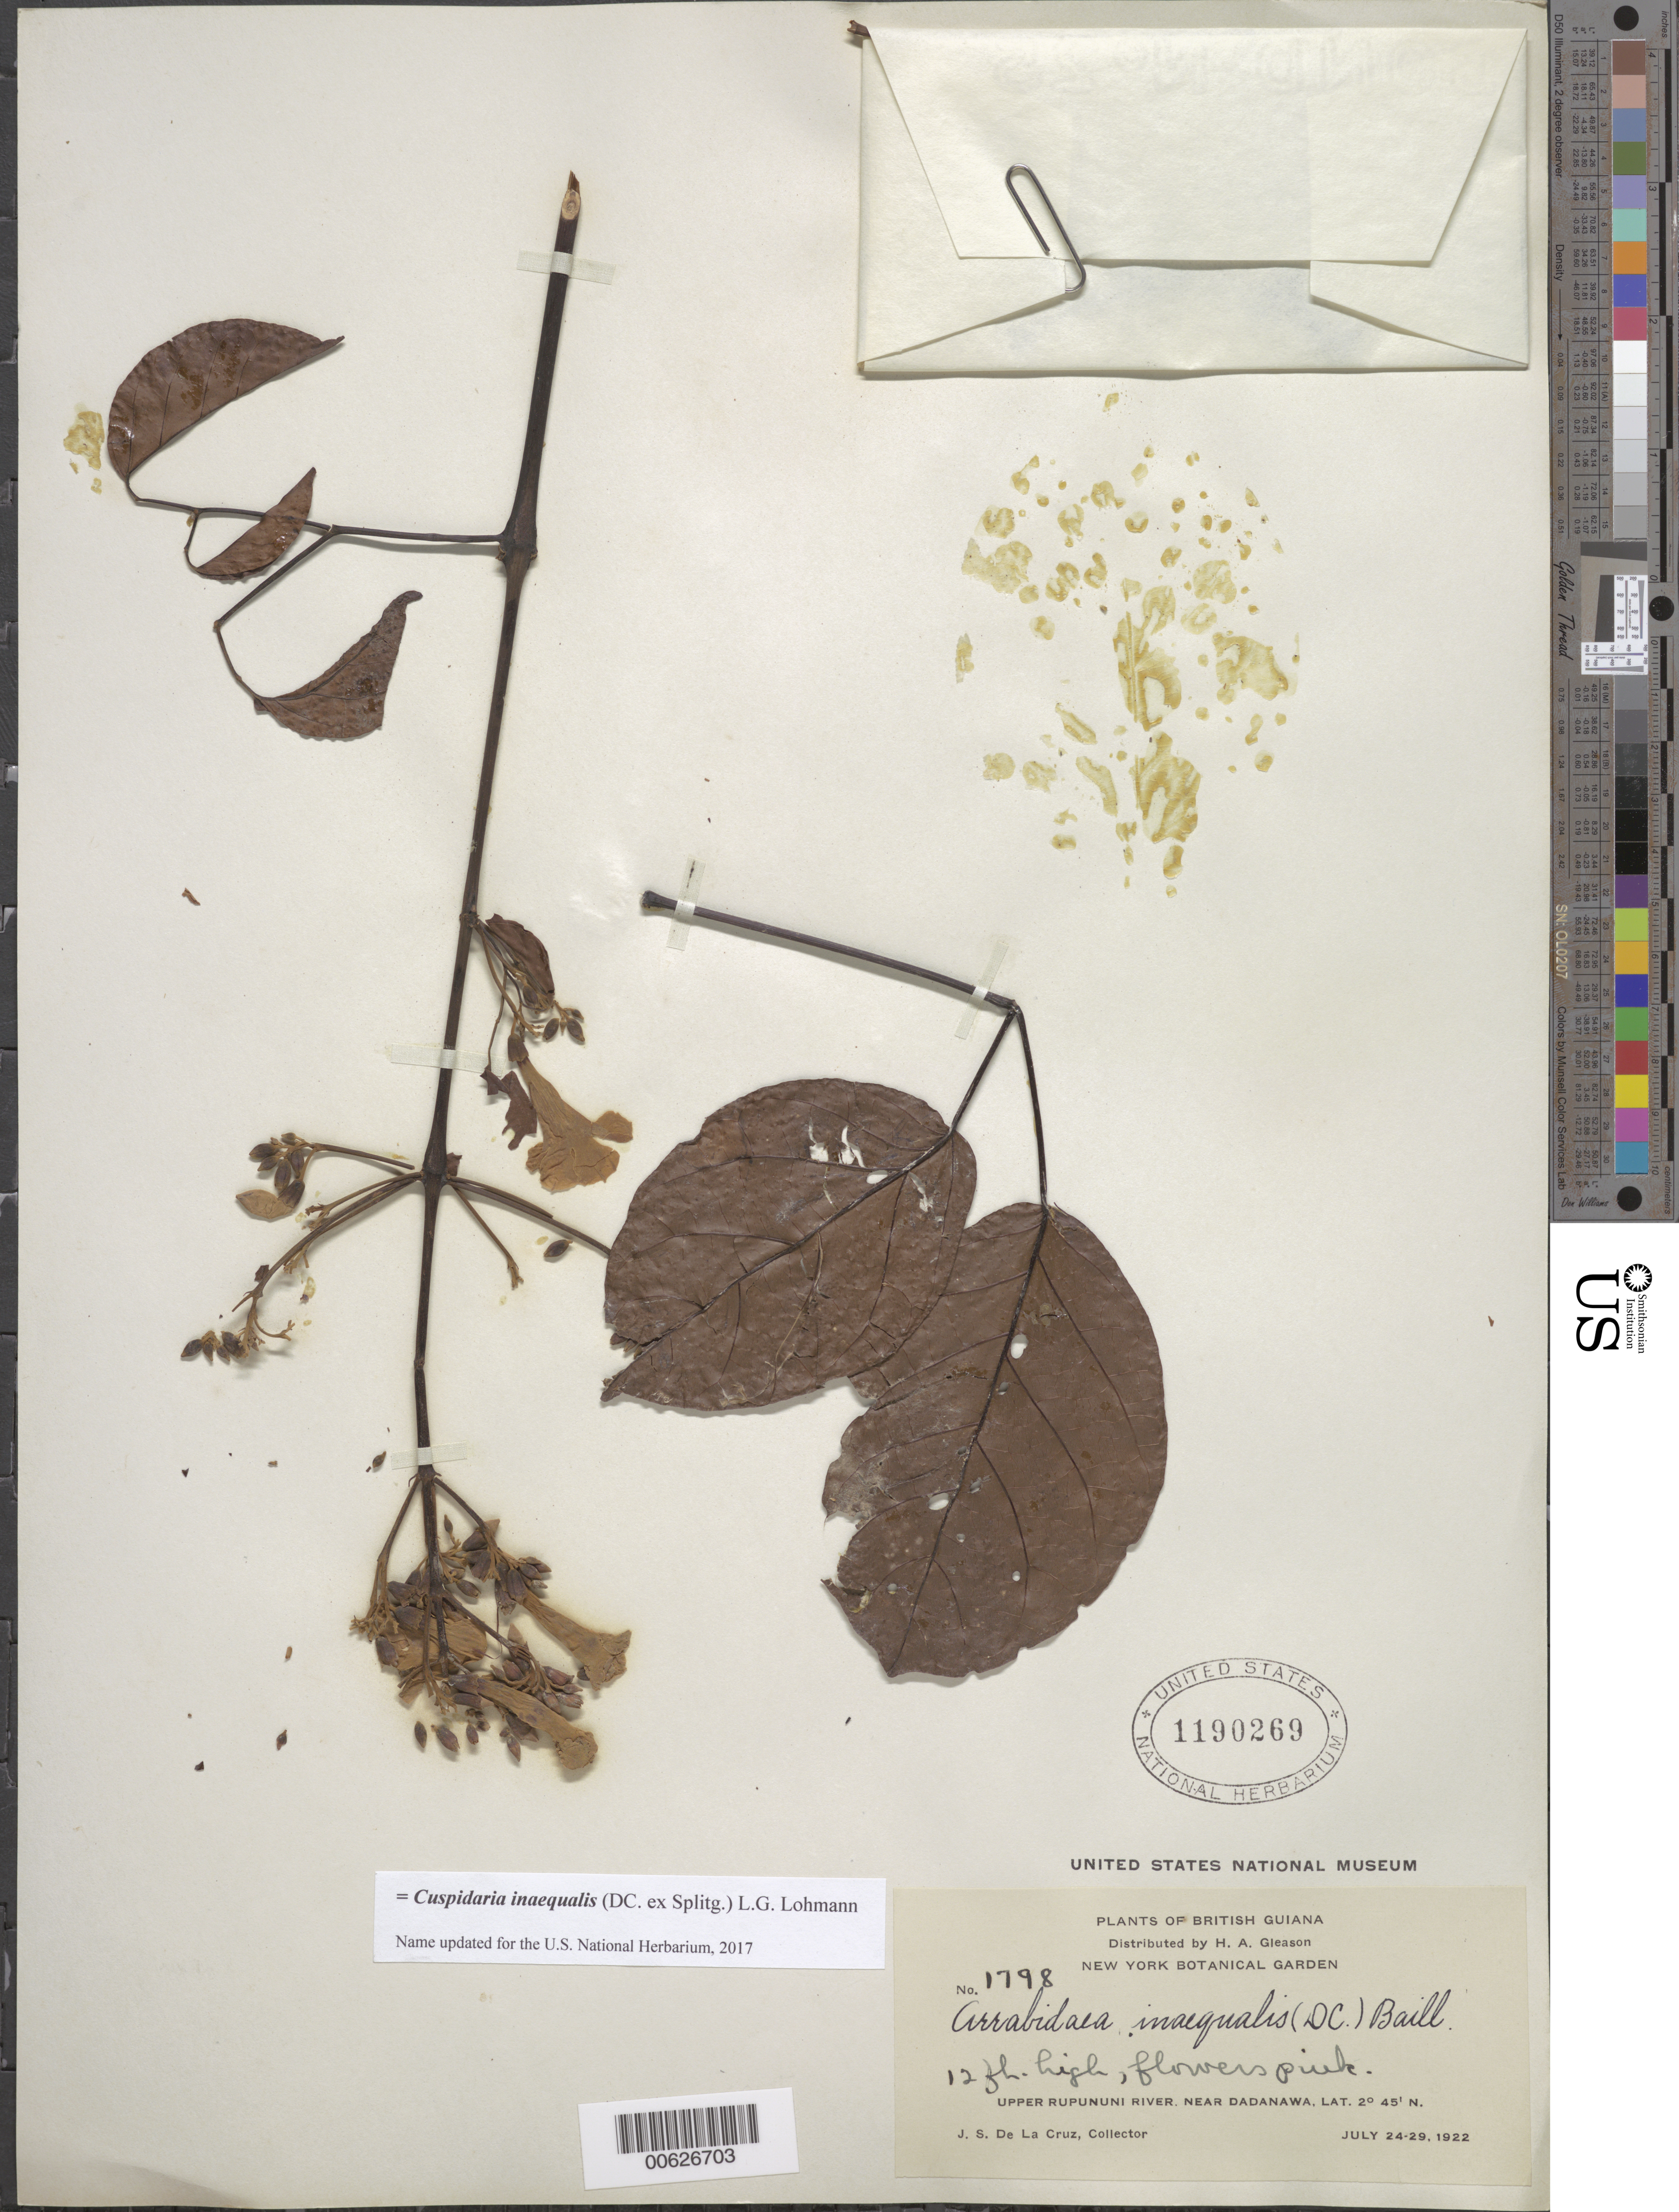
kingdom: Plantae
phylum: Tracheophyta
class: Magnoliopsida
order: Lamiales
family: Bignoniaceae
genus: Cuspidaria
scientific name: Cuspidaria inaequalis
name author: (Splitg.) L.G. Lohmann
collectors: J. S. de la Cruz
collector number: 1798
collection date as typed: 24-Jul-22 to 29-Jul-22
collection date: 1922-07-24/1922-07-29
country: Guyana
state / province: U. Takutu-U. Essequibo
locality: Dadanawa, near, upper Rupununi R.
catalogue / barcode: US 1190269